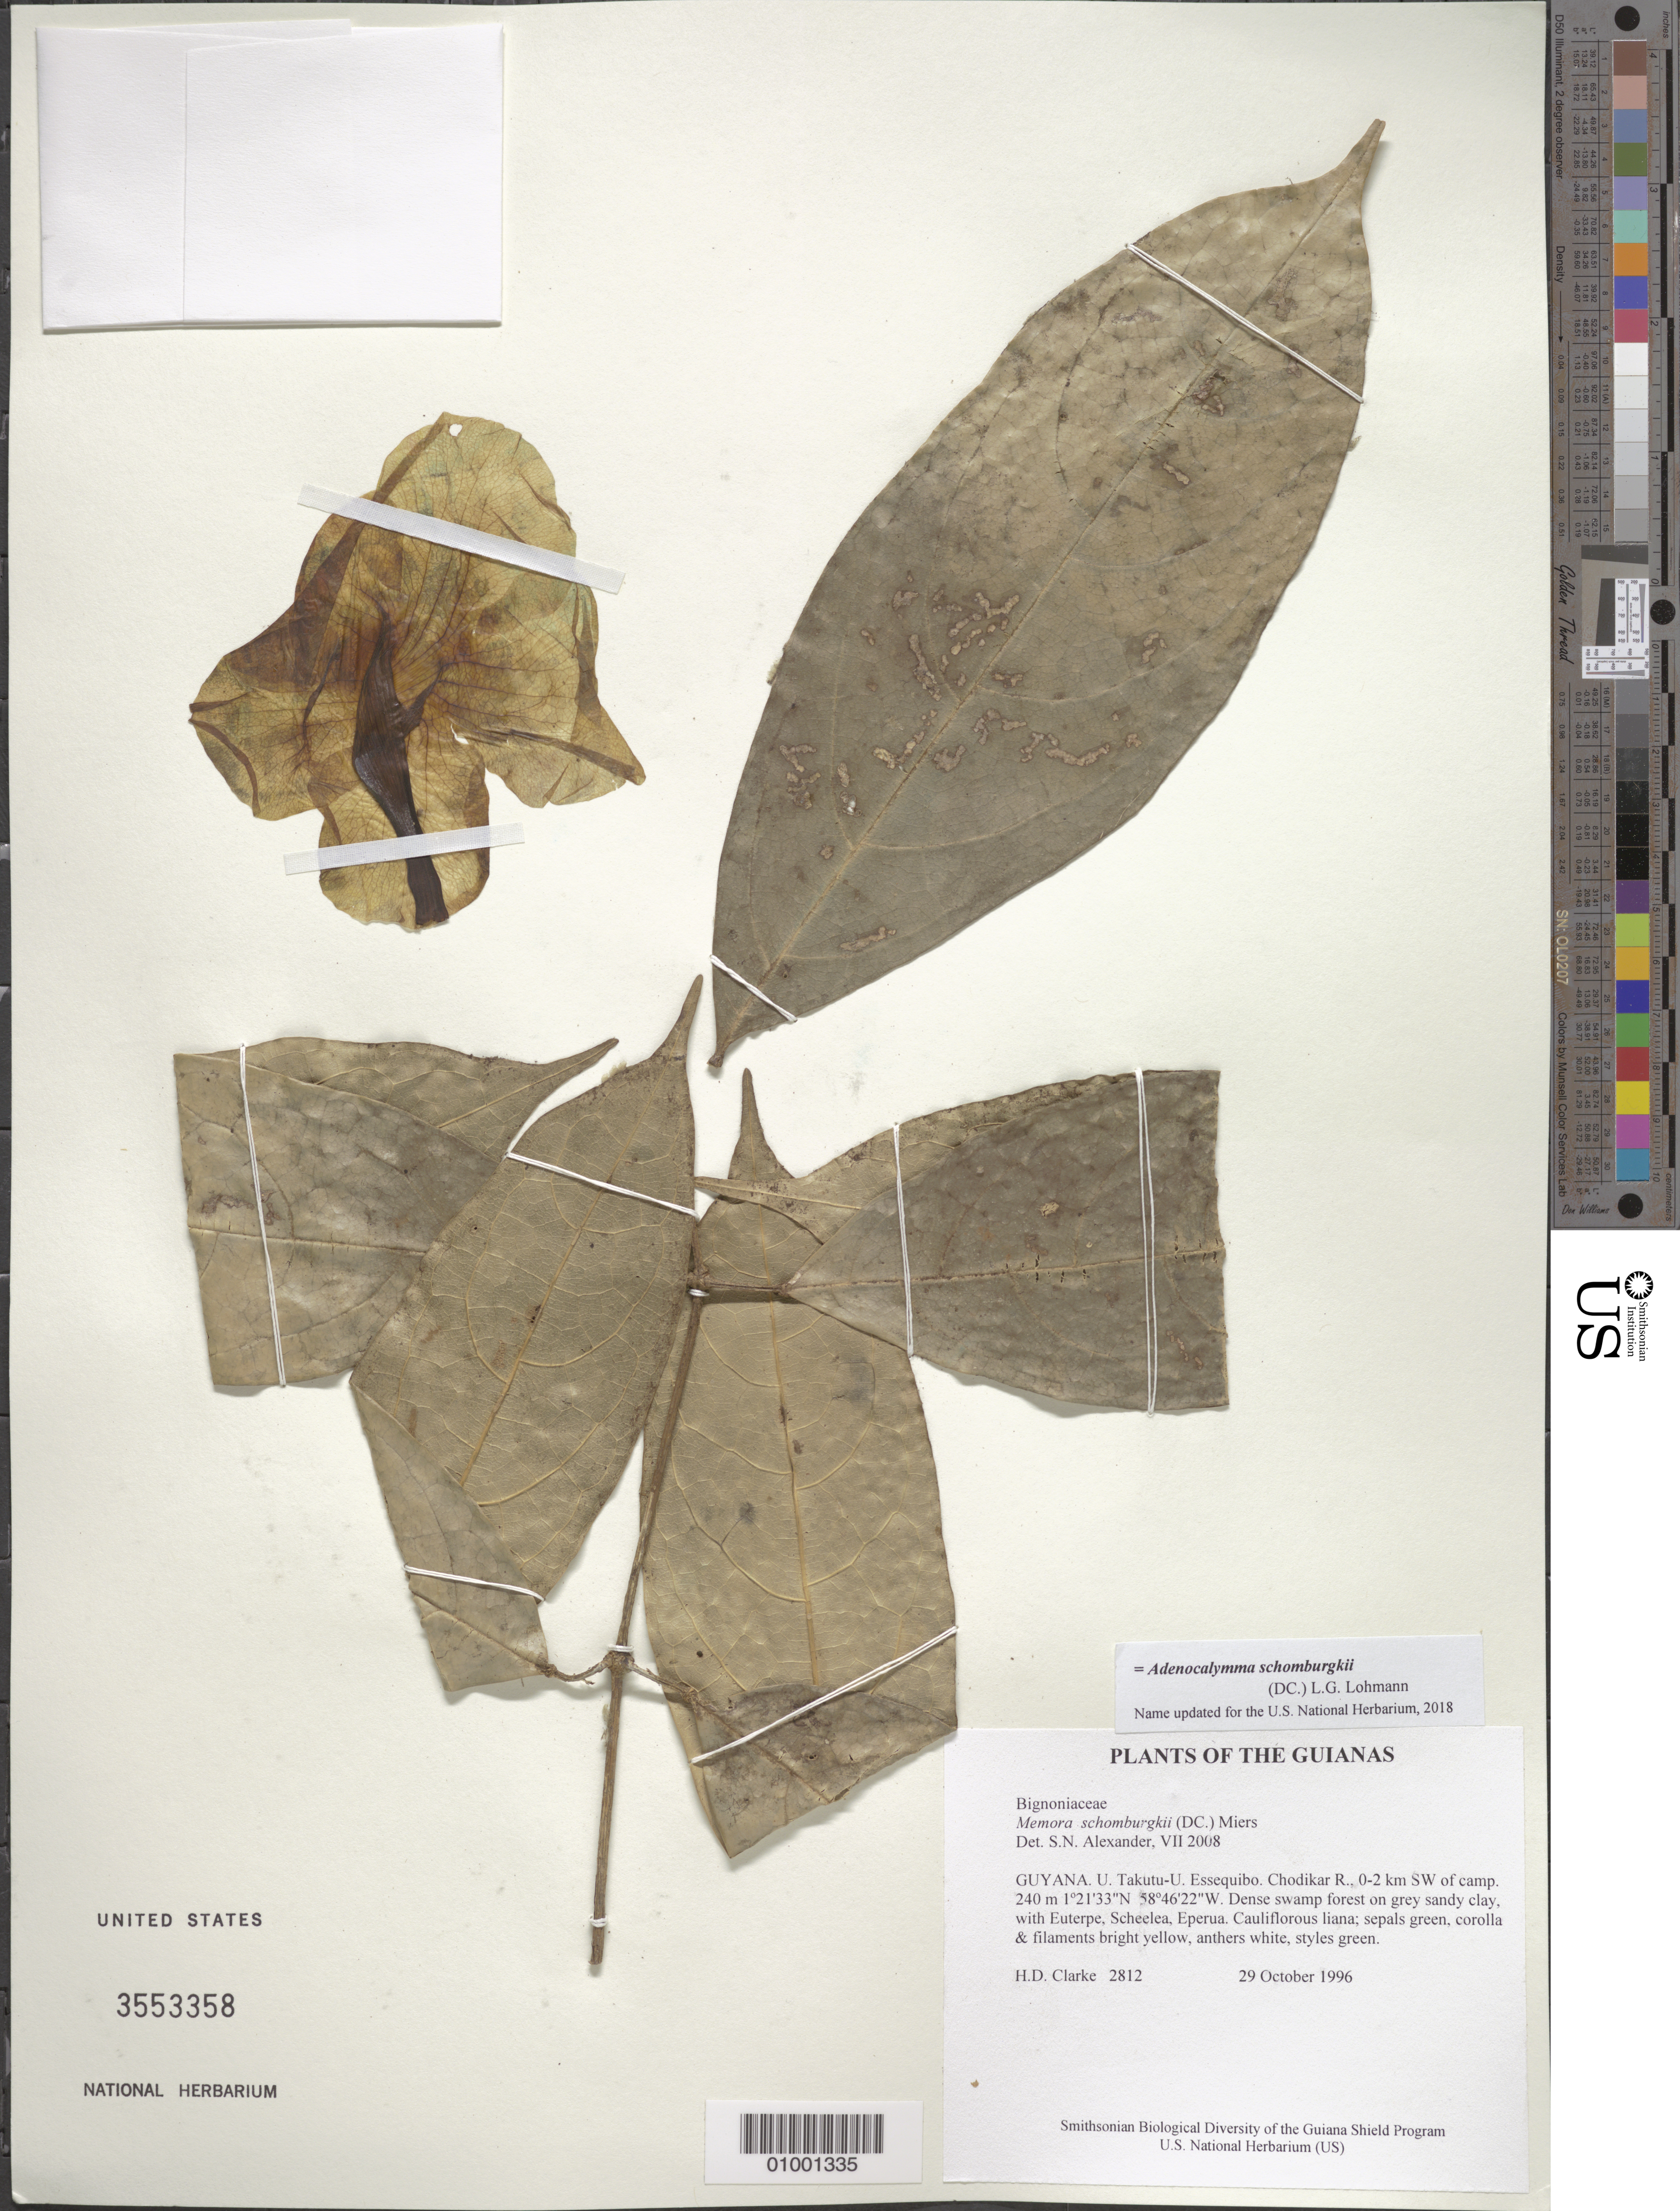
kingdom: Plantae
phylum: Tracheophyta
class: Magnoliopsida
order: Lamiales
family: Bignoniaceae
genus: Adenocalymma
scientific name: Adenocalymma schomburgkii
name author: (DC.) L.G. Lohmann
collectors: H. D. Clarke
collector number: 2812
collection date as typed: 29 October 1996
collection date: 1996-10-29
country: Guyana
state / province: U. Takutu-U. Essequibo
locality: Chodikar R., 0-2 km SW of camp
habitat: Dense swamp forest on grey sandy clay, with Euterpe, Scheelea, Eperua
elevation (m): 240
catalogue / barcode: US 3553358